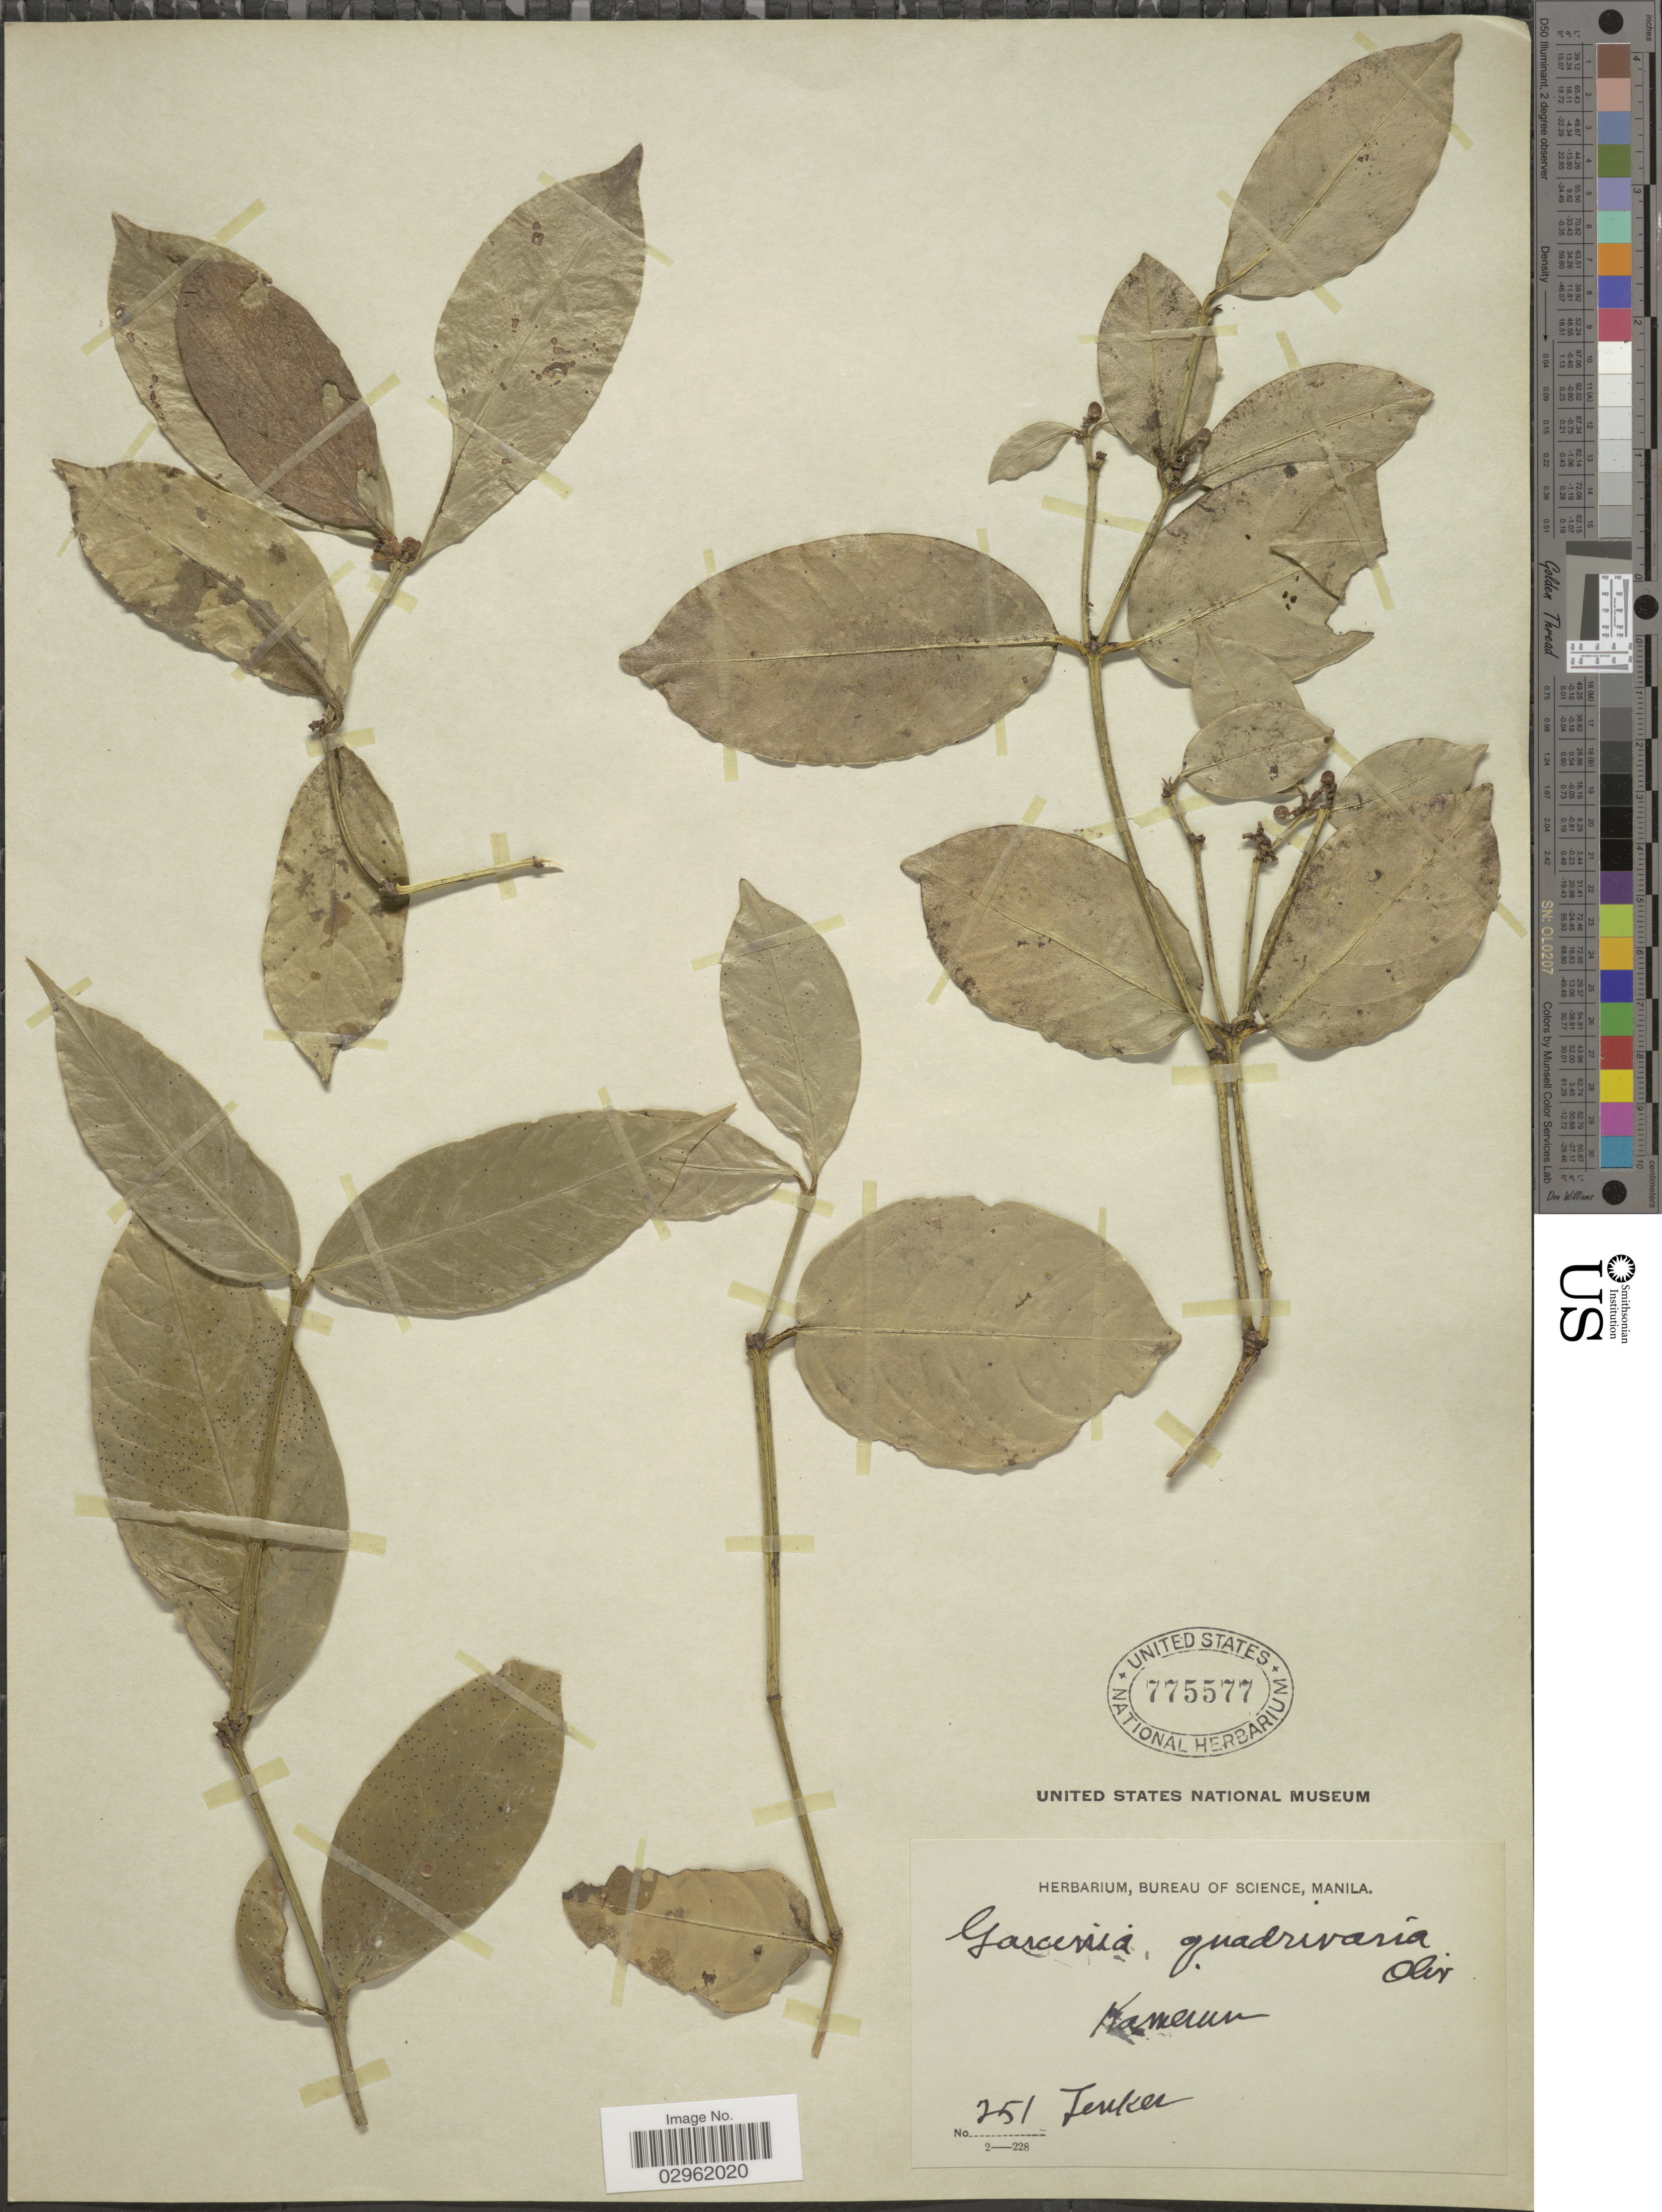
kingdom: Plantae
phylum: Tracheophyta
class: Magnoliopsida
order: Malpighiales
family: Clusiaceae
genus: Garcinia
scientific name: Garcinia quadrifaria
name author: (Oliv.) Pierre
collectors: Zenker, --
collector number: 251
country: Cameroon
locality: Kamerun.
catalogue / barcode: US 775577